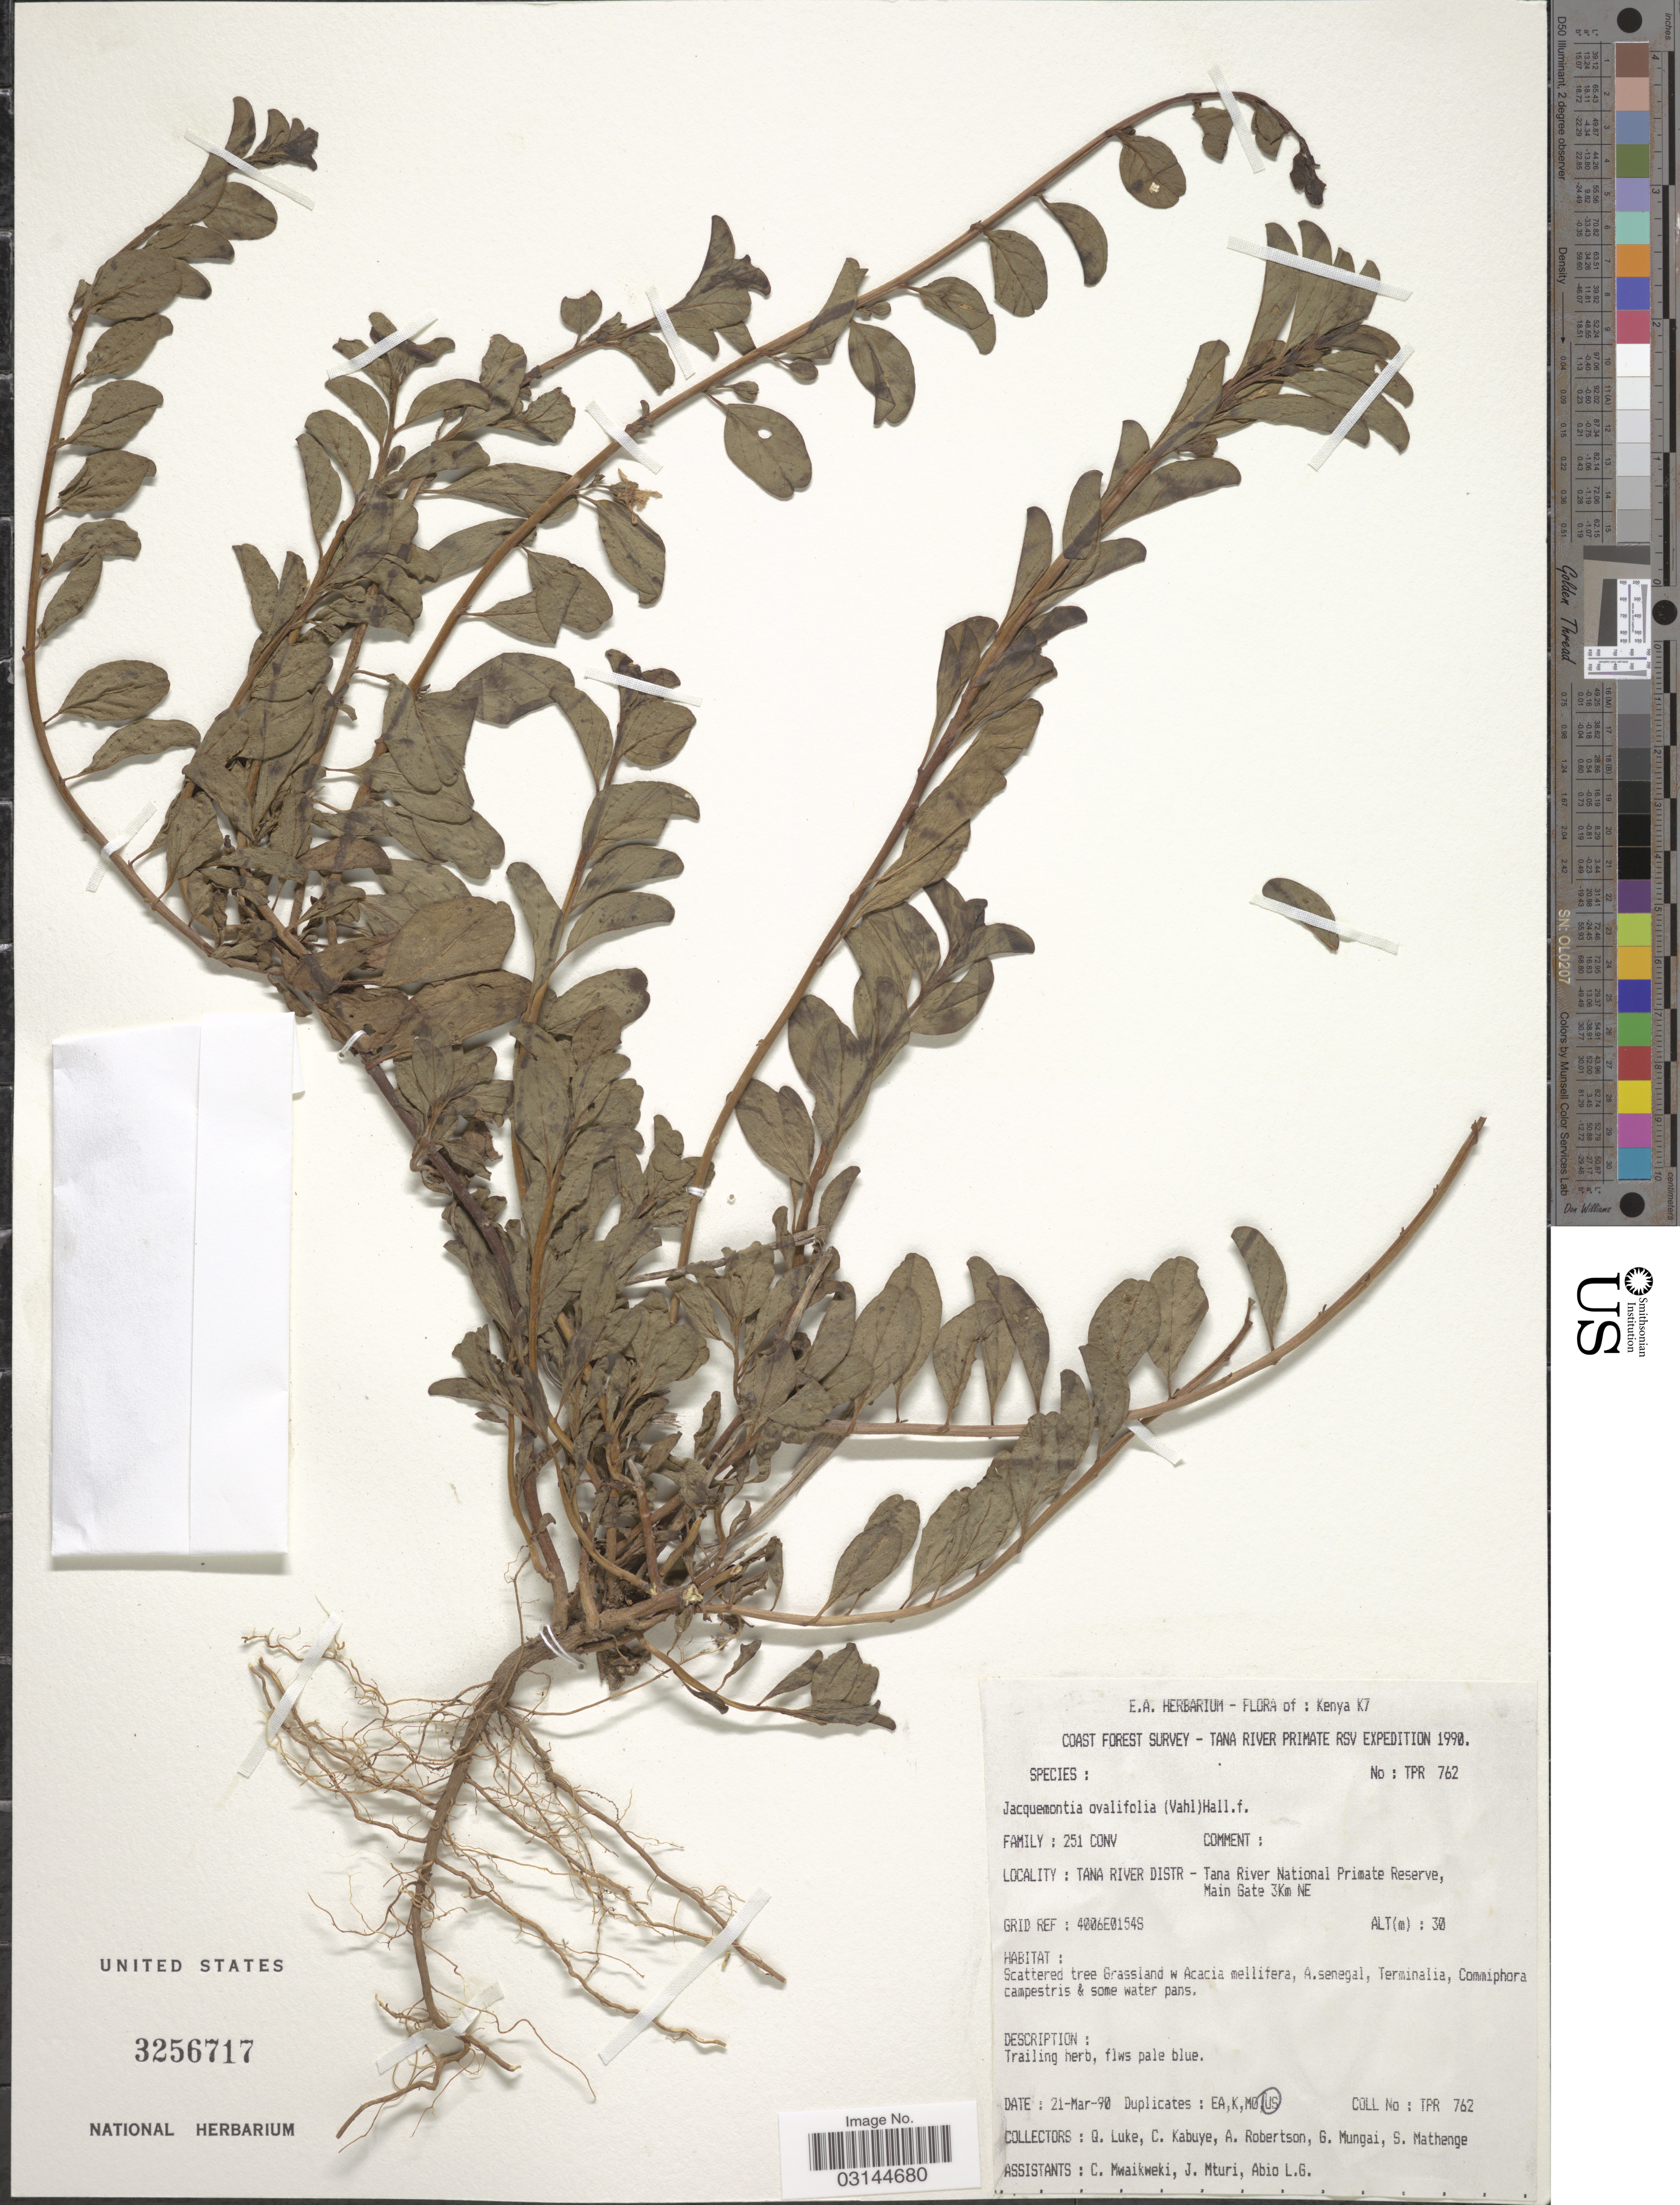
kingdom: Plantae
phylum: Tracheophyta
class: Magnoliopsida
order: Solanales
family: Convolvulaceae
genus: Jacquemontia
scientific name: Jacquemontia ovalifolia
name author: (Vahl) Hallier f.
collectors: Q. Luke, C. Kabuye, A. Robertson, G. Mungai & et al.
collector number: TPR762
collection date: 1990-03-21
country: Kenya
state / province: Tana River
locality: K7. Tana River Distr - Tana River National Primate Reserve, Main Gate 3 Km NE.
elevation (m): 30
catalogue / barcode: US 3256717